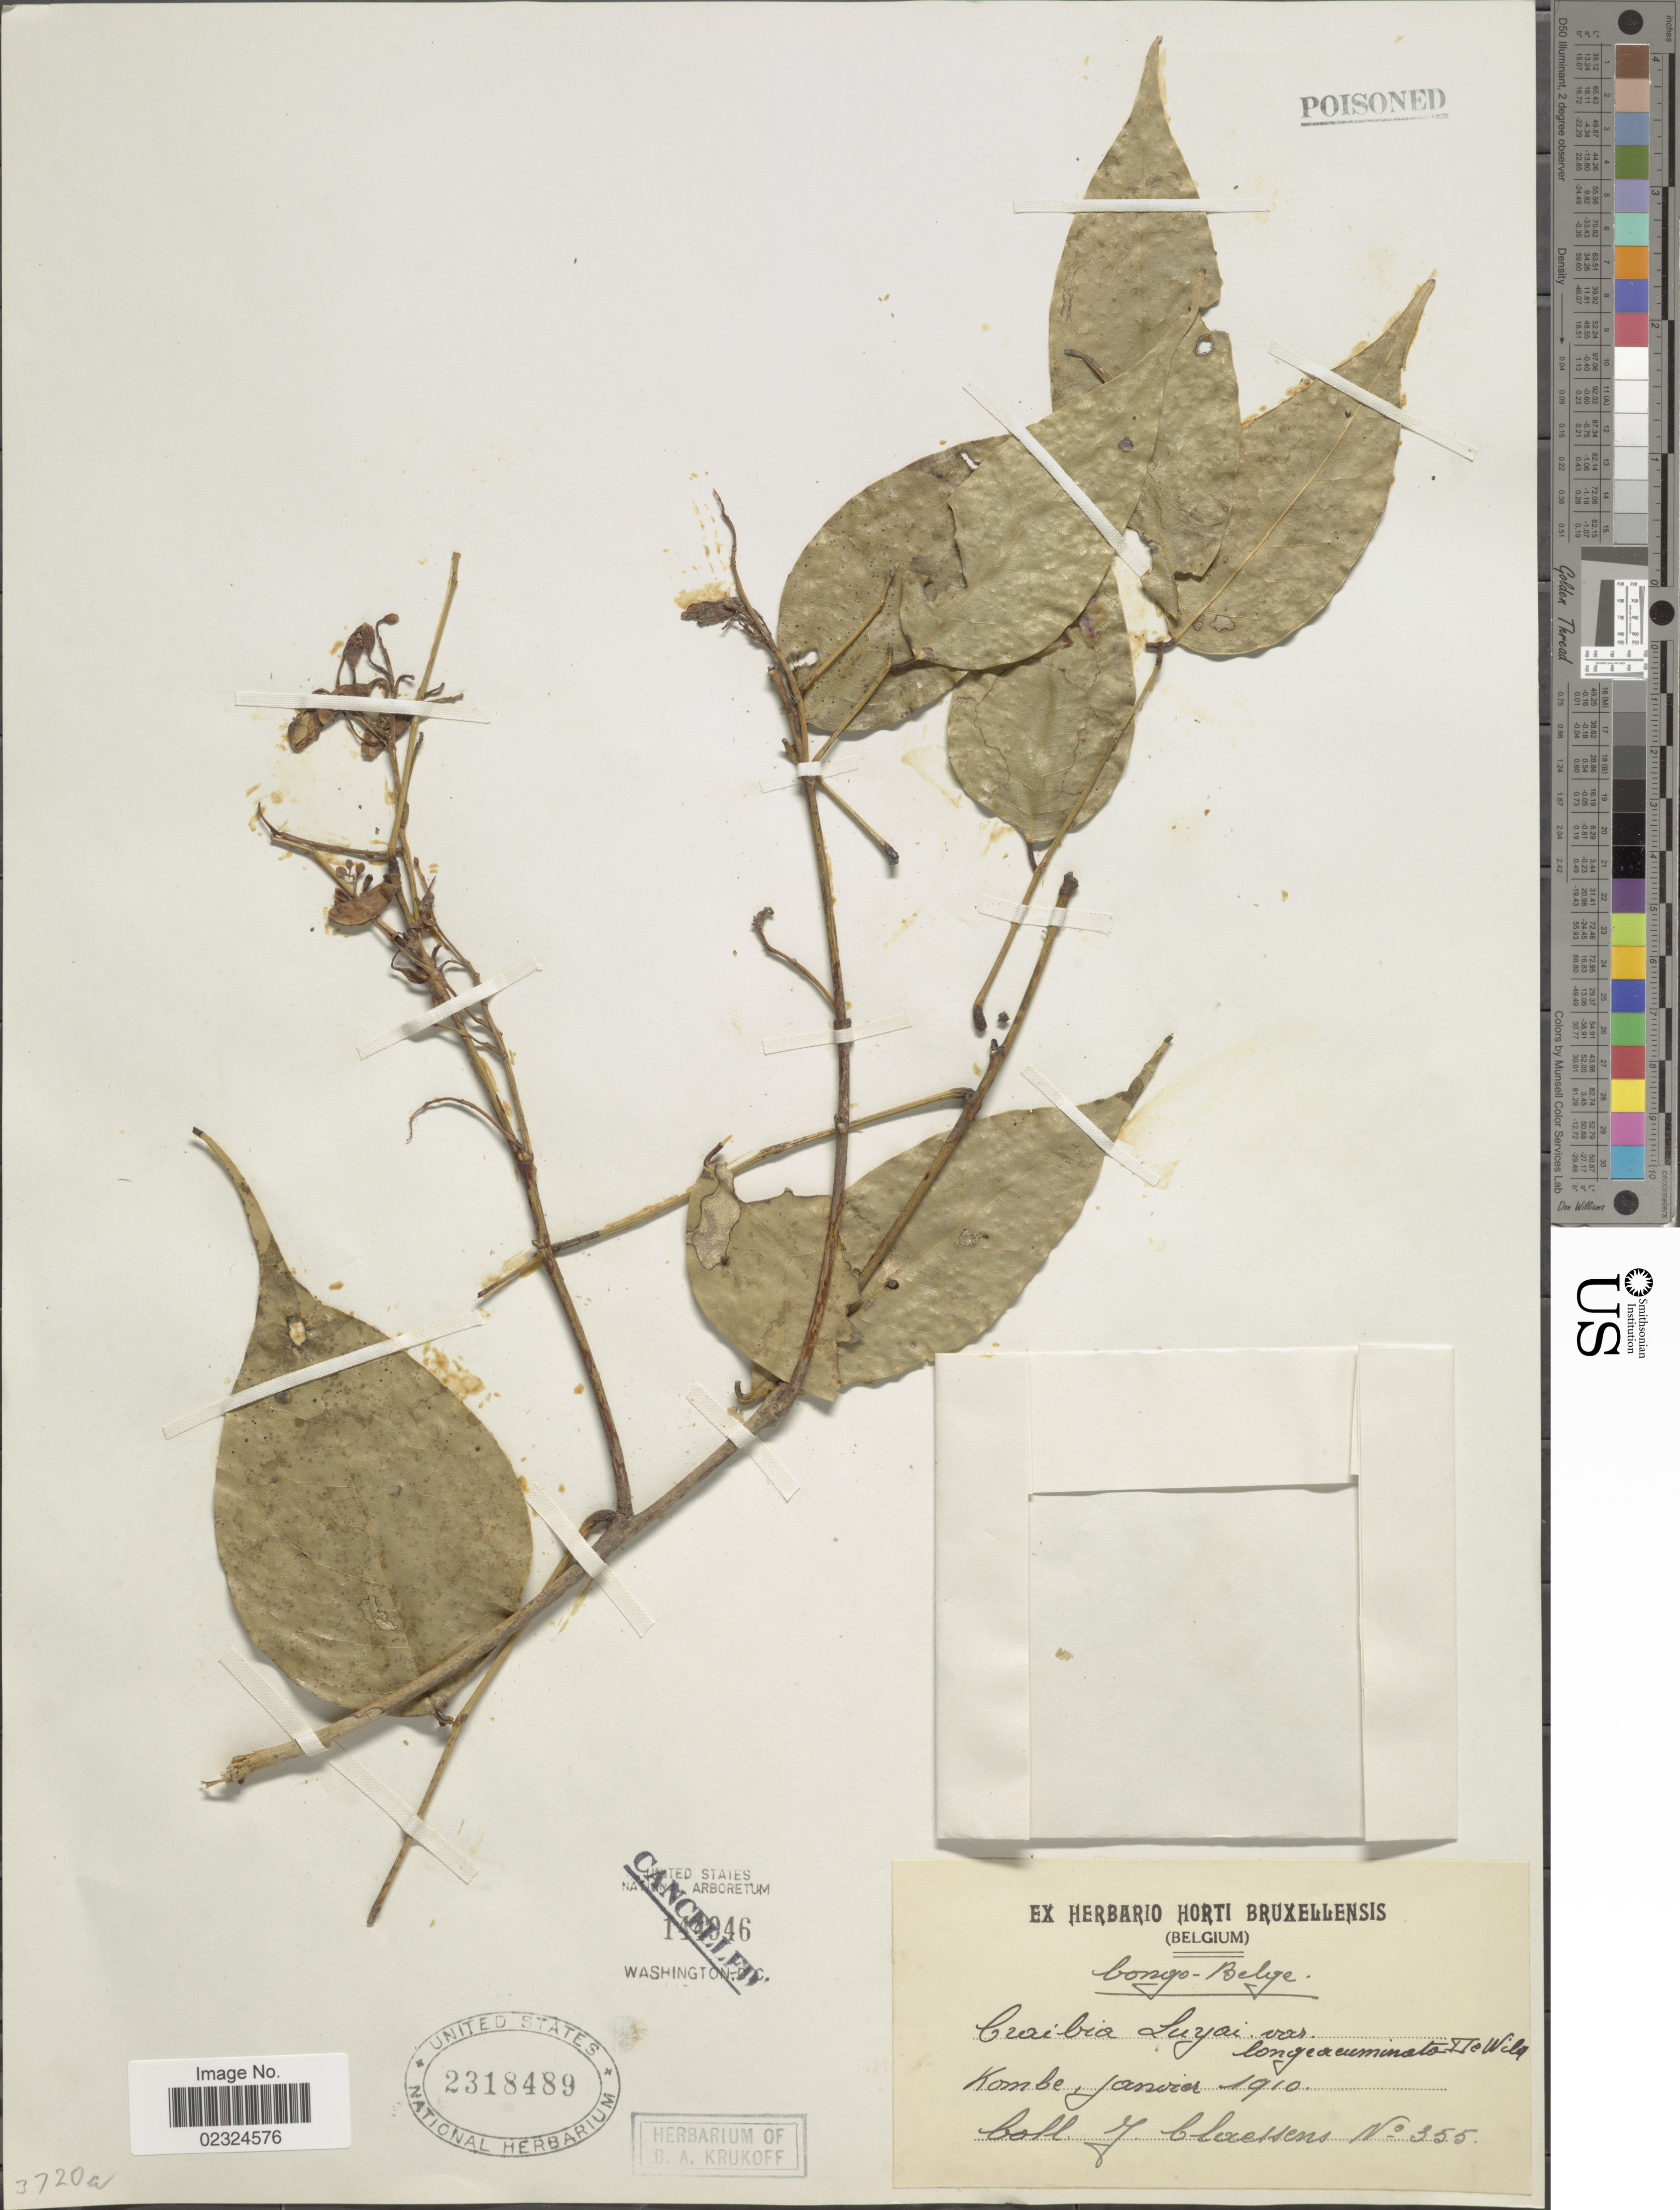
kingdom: Plantae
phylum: Tracheophyta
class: Magnoliopsida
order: Fabales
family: Fabaceae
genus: Craibia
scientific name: Craibia lujae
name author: De Wild.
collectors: J. Claessens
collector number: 355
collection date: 1910-01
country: Congo, Democratic Republic of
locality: Congo- Belge. Kombe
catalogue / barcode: US 2318489